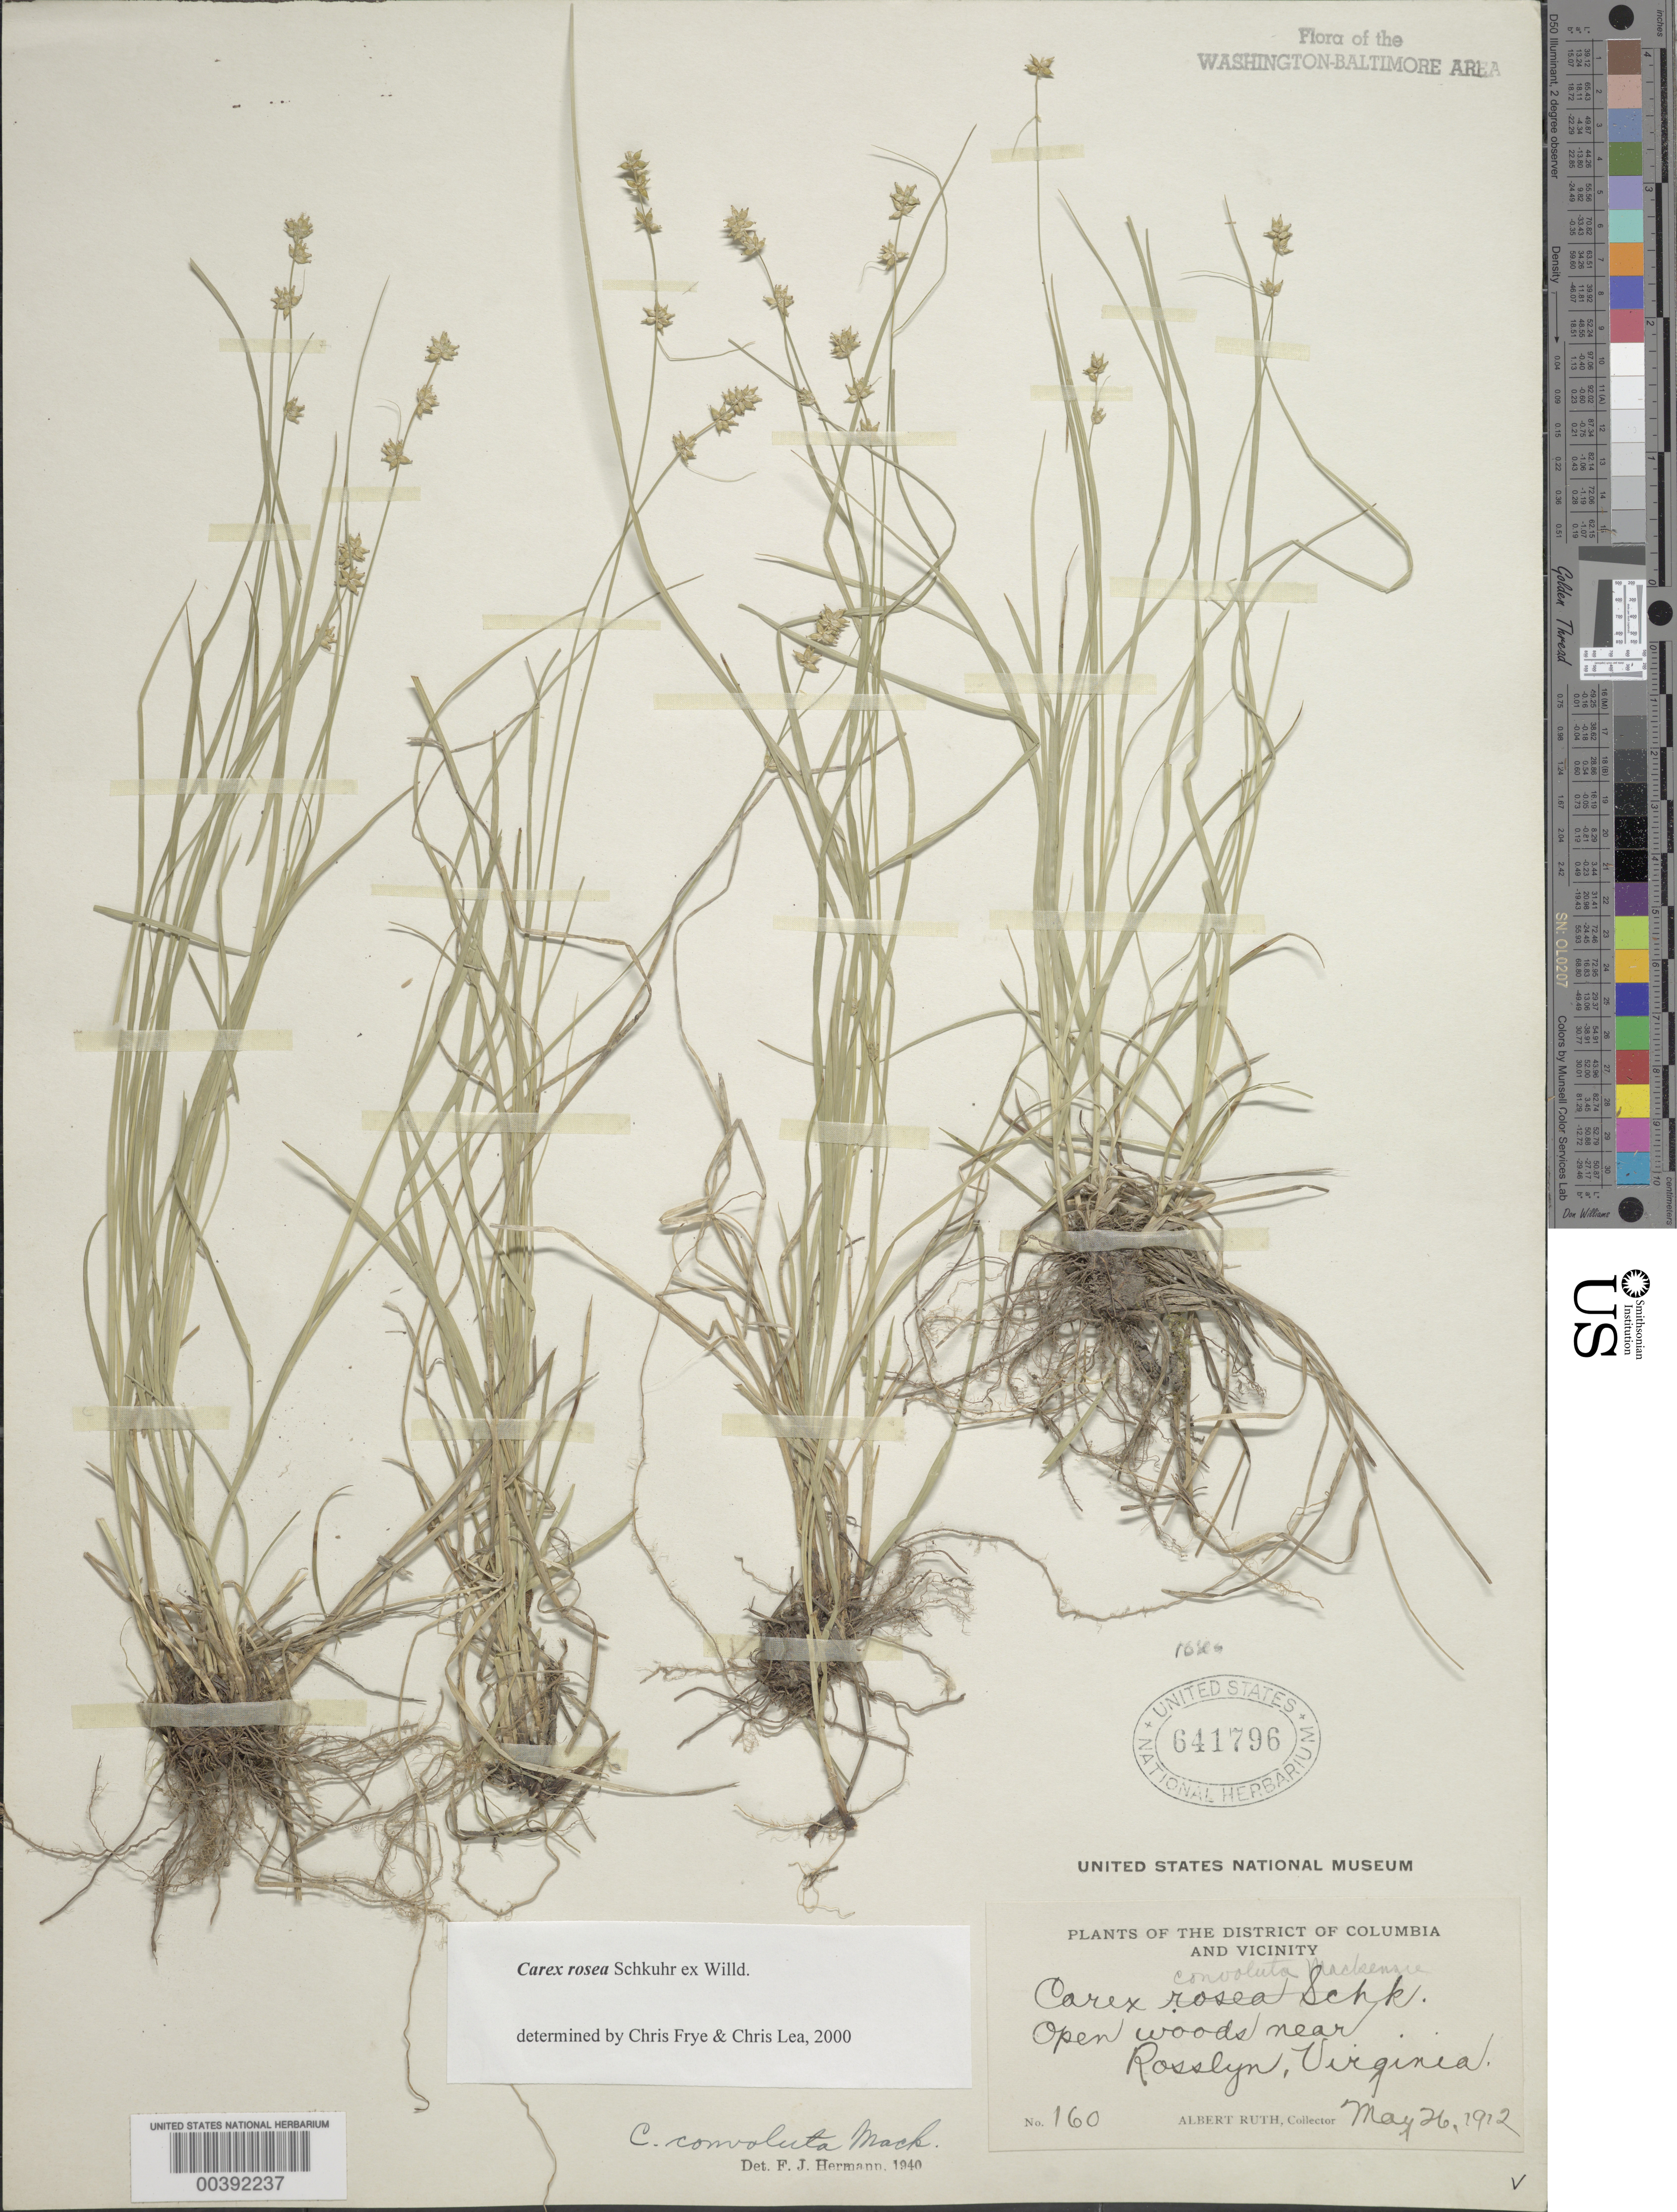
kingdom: Plantae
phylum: Tracheophyta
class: Liliopsida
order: Poales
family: Cyperaceae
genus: Carex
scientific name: Carex rosea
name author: Willd.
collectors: A. Ruth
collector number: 160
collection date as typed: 26 May 1912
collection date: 1912-05-26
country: United States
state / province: Virginia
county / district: Arlington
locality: Rosslyn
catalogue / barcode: US 641796